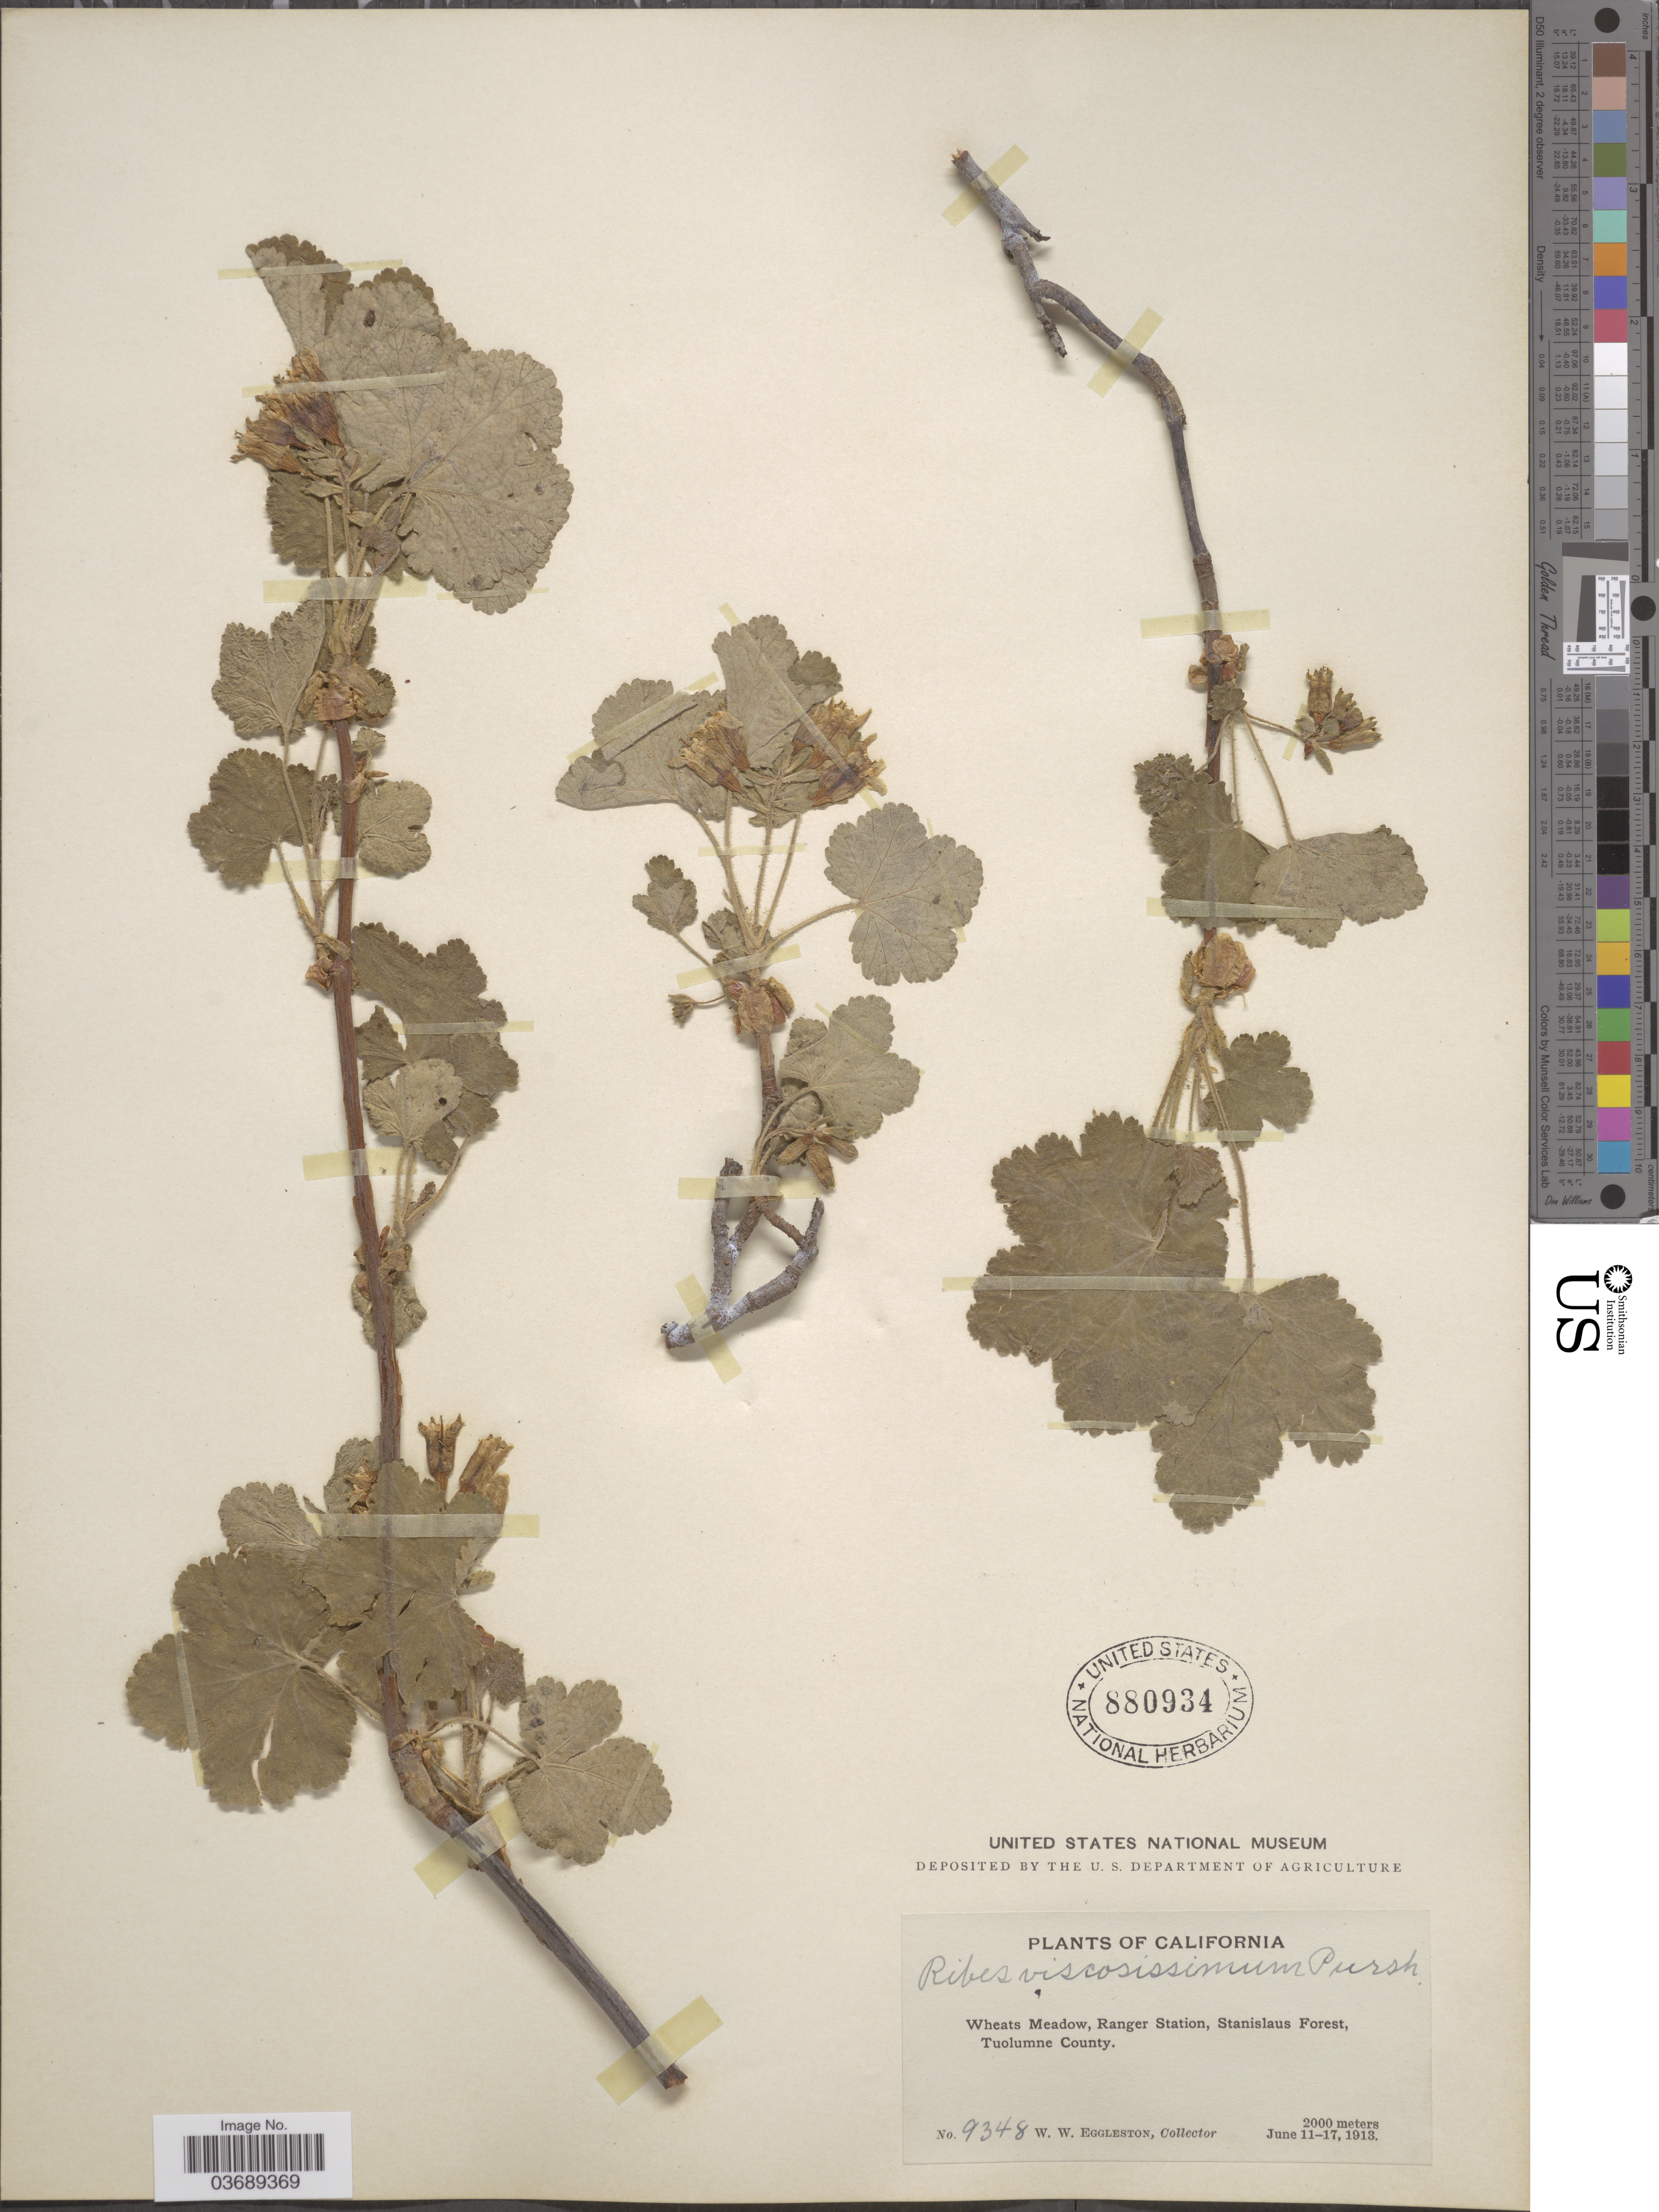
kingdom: Plantae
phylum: Tracheophyta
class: Magnoliopsida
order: Saxifragales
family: Grossulariaceae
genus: Ribes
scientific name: Ribes viscosissimum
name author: Pursh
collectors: W. W. Eggleston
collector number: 9348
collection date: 1913-06-11/1913-06-17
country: United States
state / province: California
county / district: Tuolumne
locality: Wheats Meadow, Ranger Station, Stanislaus Forest, Tuolumne County.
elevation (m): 2000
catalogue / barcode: US 880934